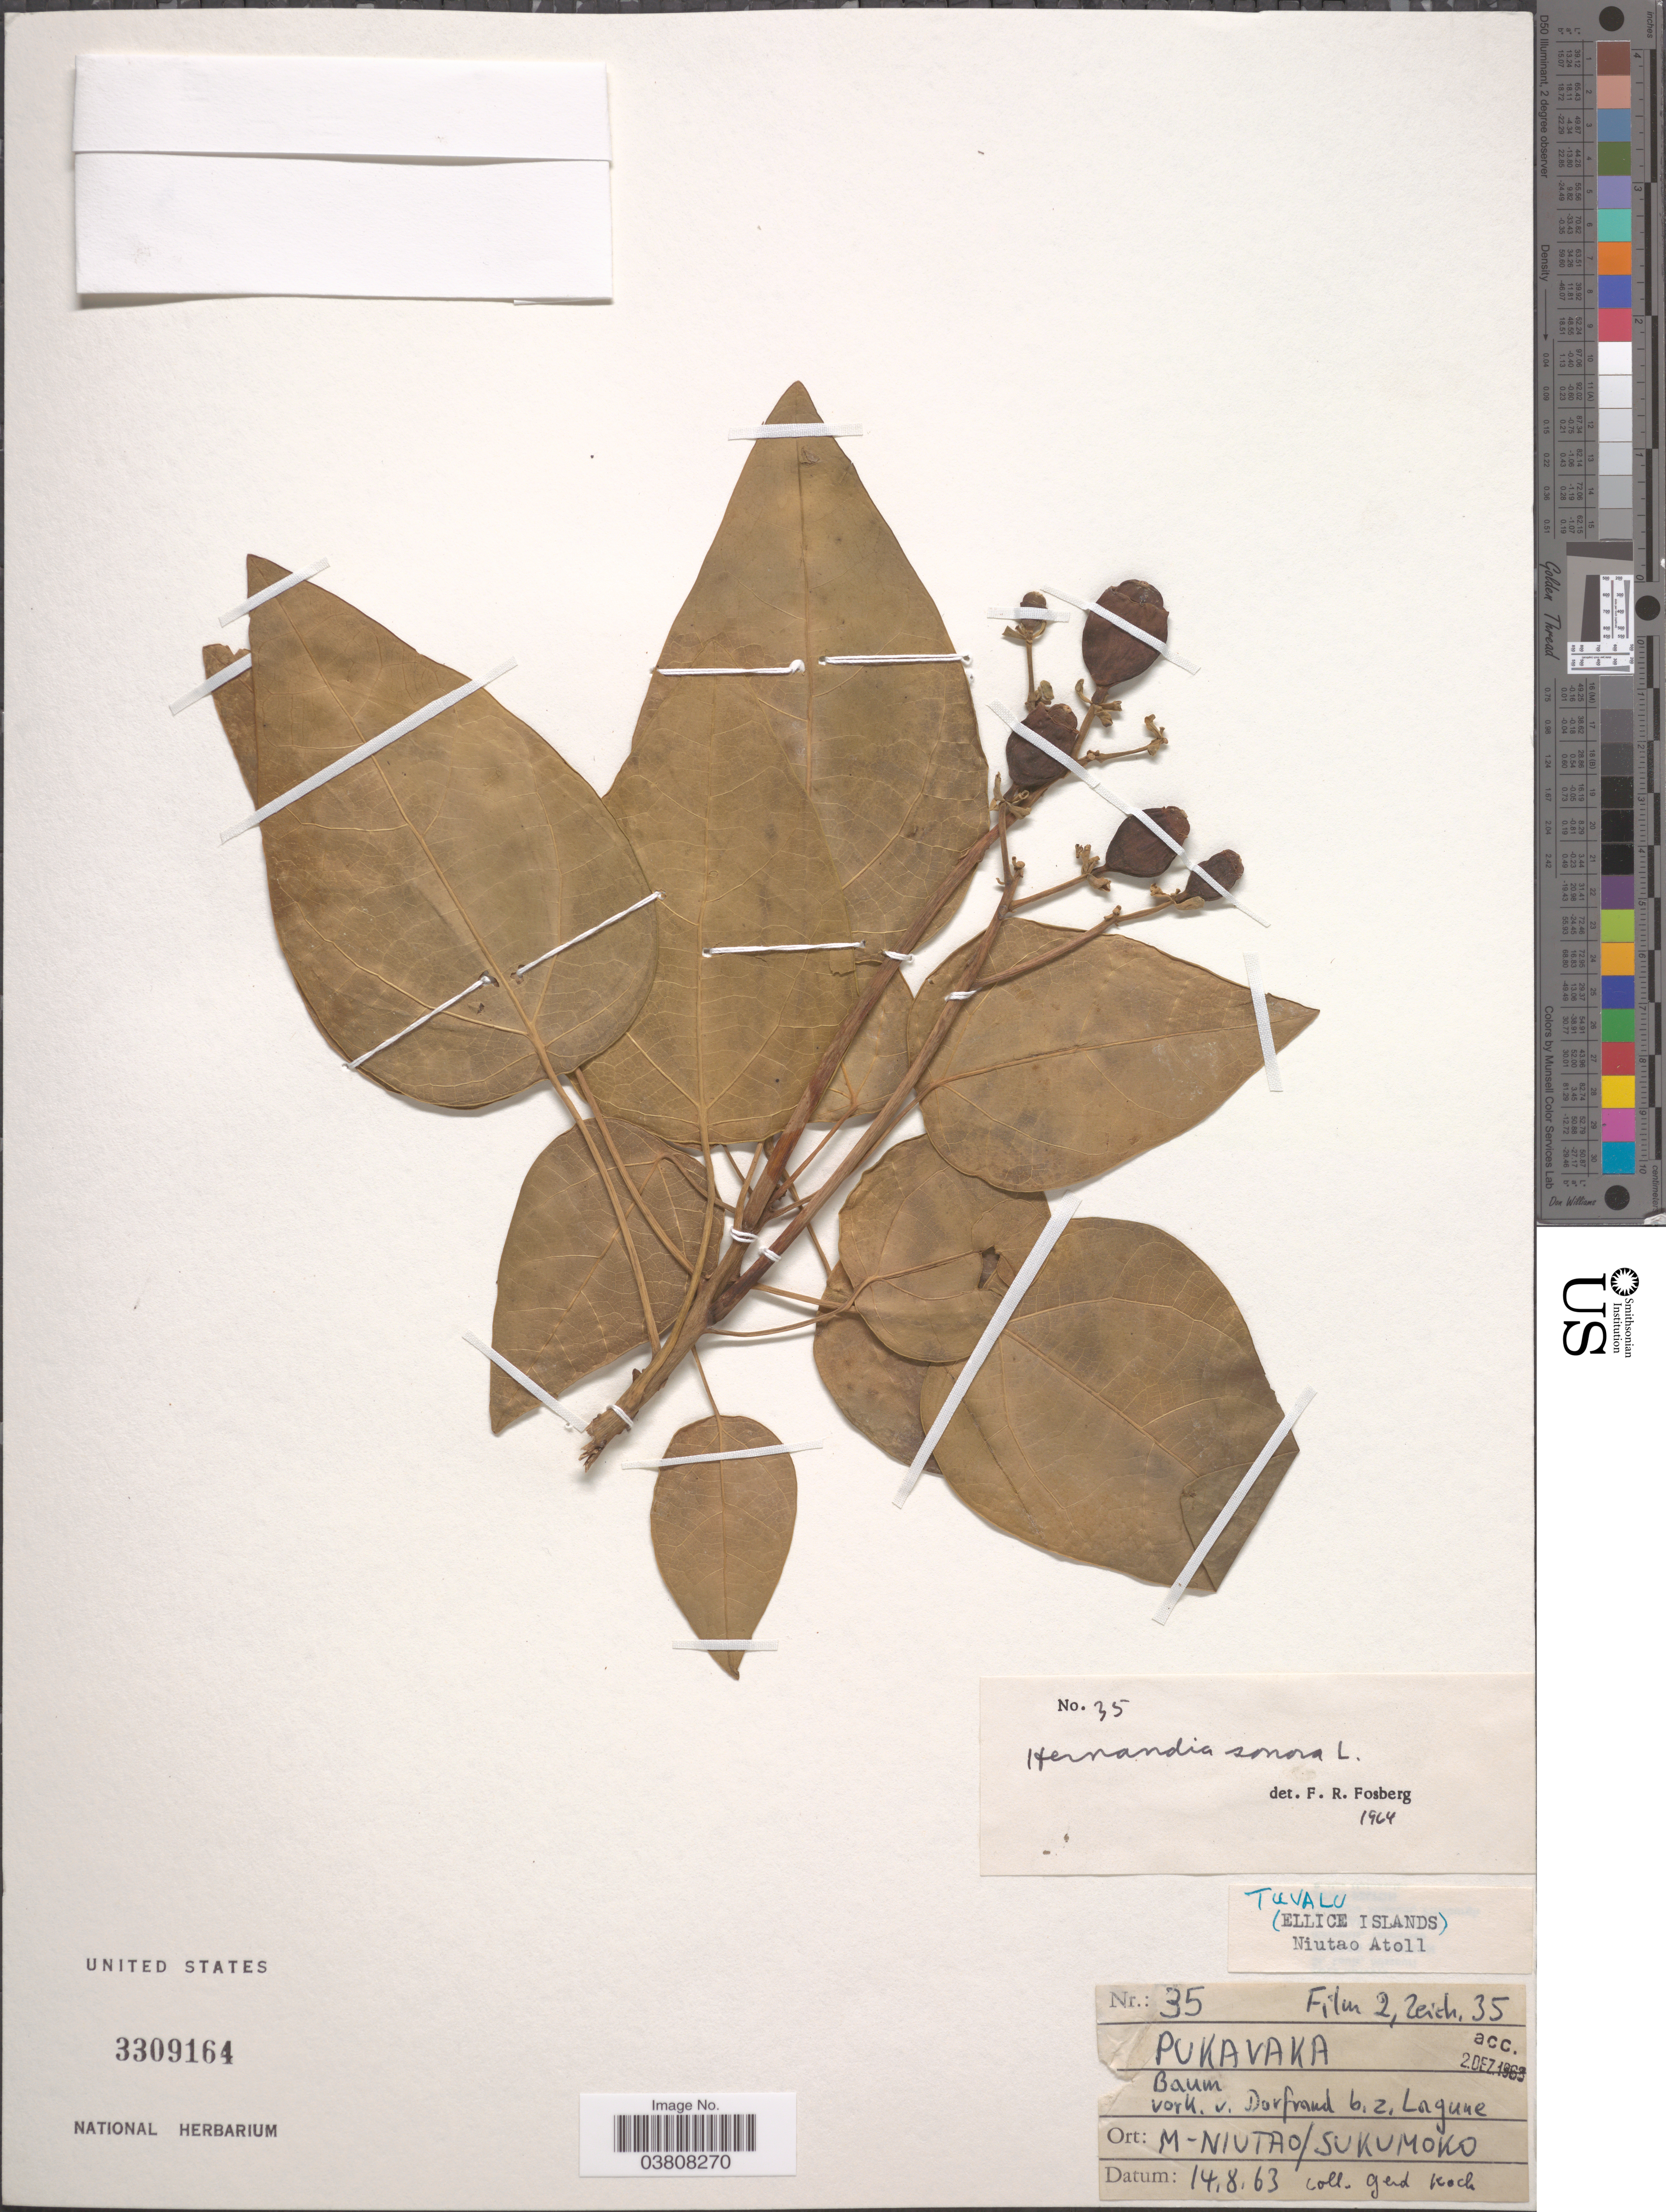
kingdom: Plantae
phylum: Tracheophyta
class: Magnoliopsida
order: Laurales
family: Hernandiaceae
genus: Hernandia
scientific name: Hernandia nymphaeifolia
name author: (C. Presl) Kubitzki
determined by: Strong, Mark T., (BOT), Smithsonian Institution - National Museum of Natural History (UNITED STATES)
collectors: G. Koch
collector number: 35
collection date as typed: Transcribed d/m/y: 14/8/63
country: Tuvalu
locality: (Elice Islands). Niutao Atoll. M-Niutao/Sukumoko.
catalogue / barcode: US 3309164